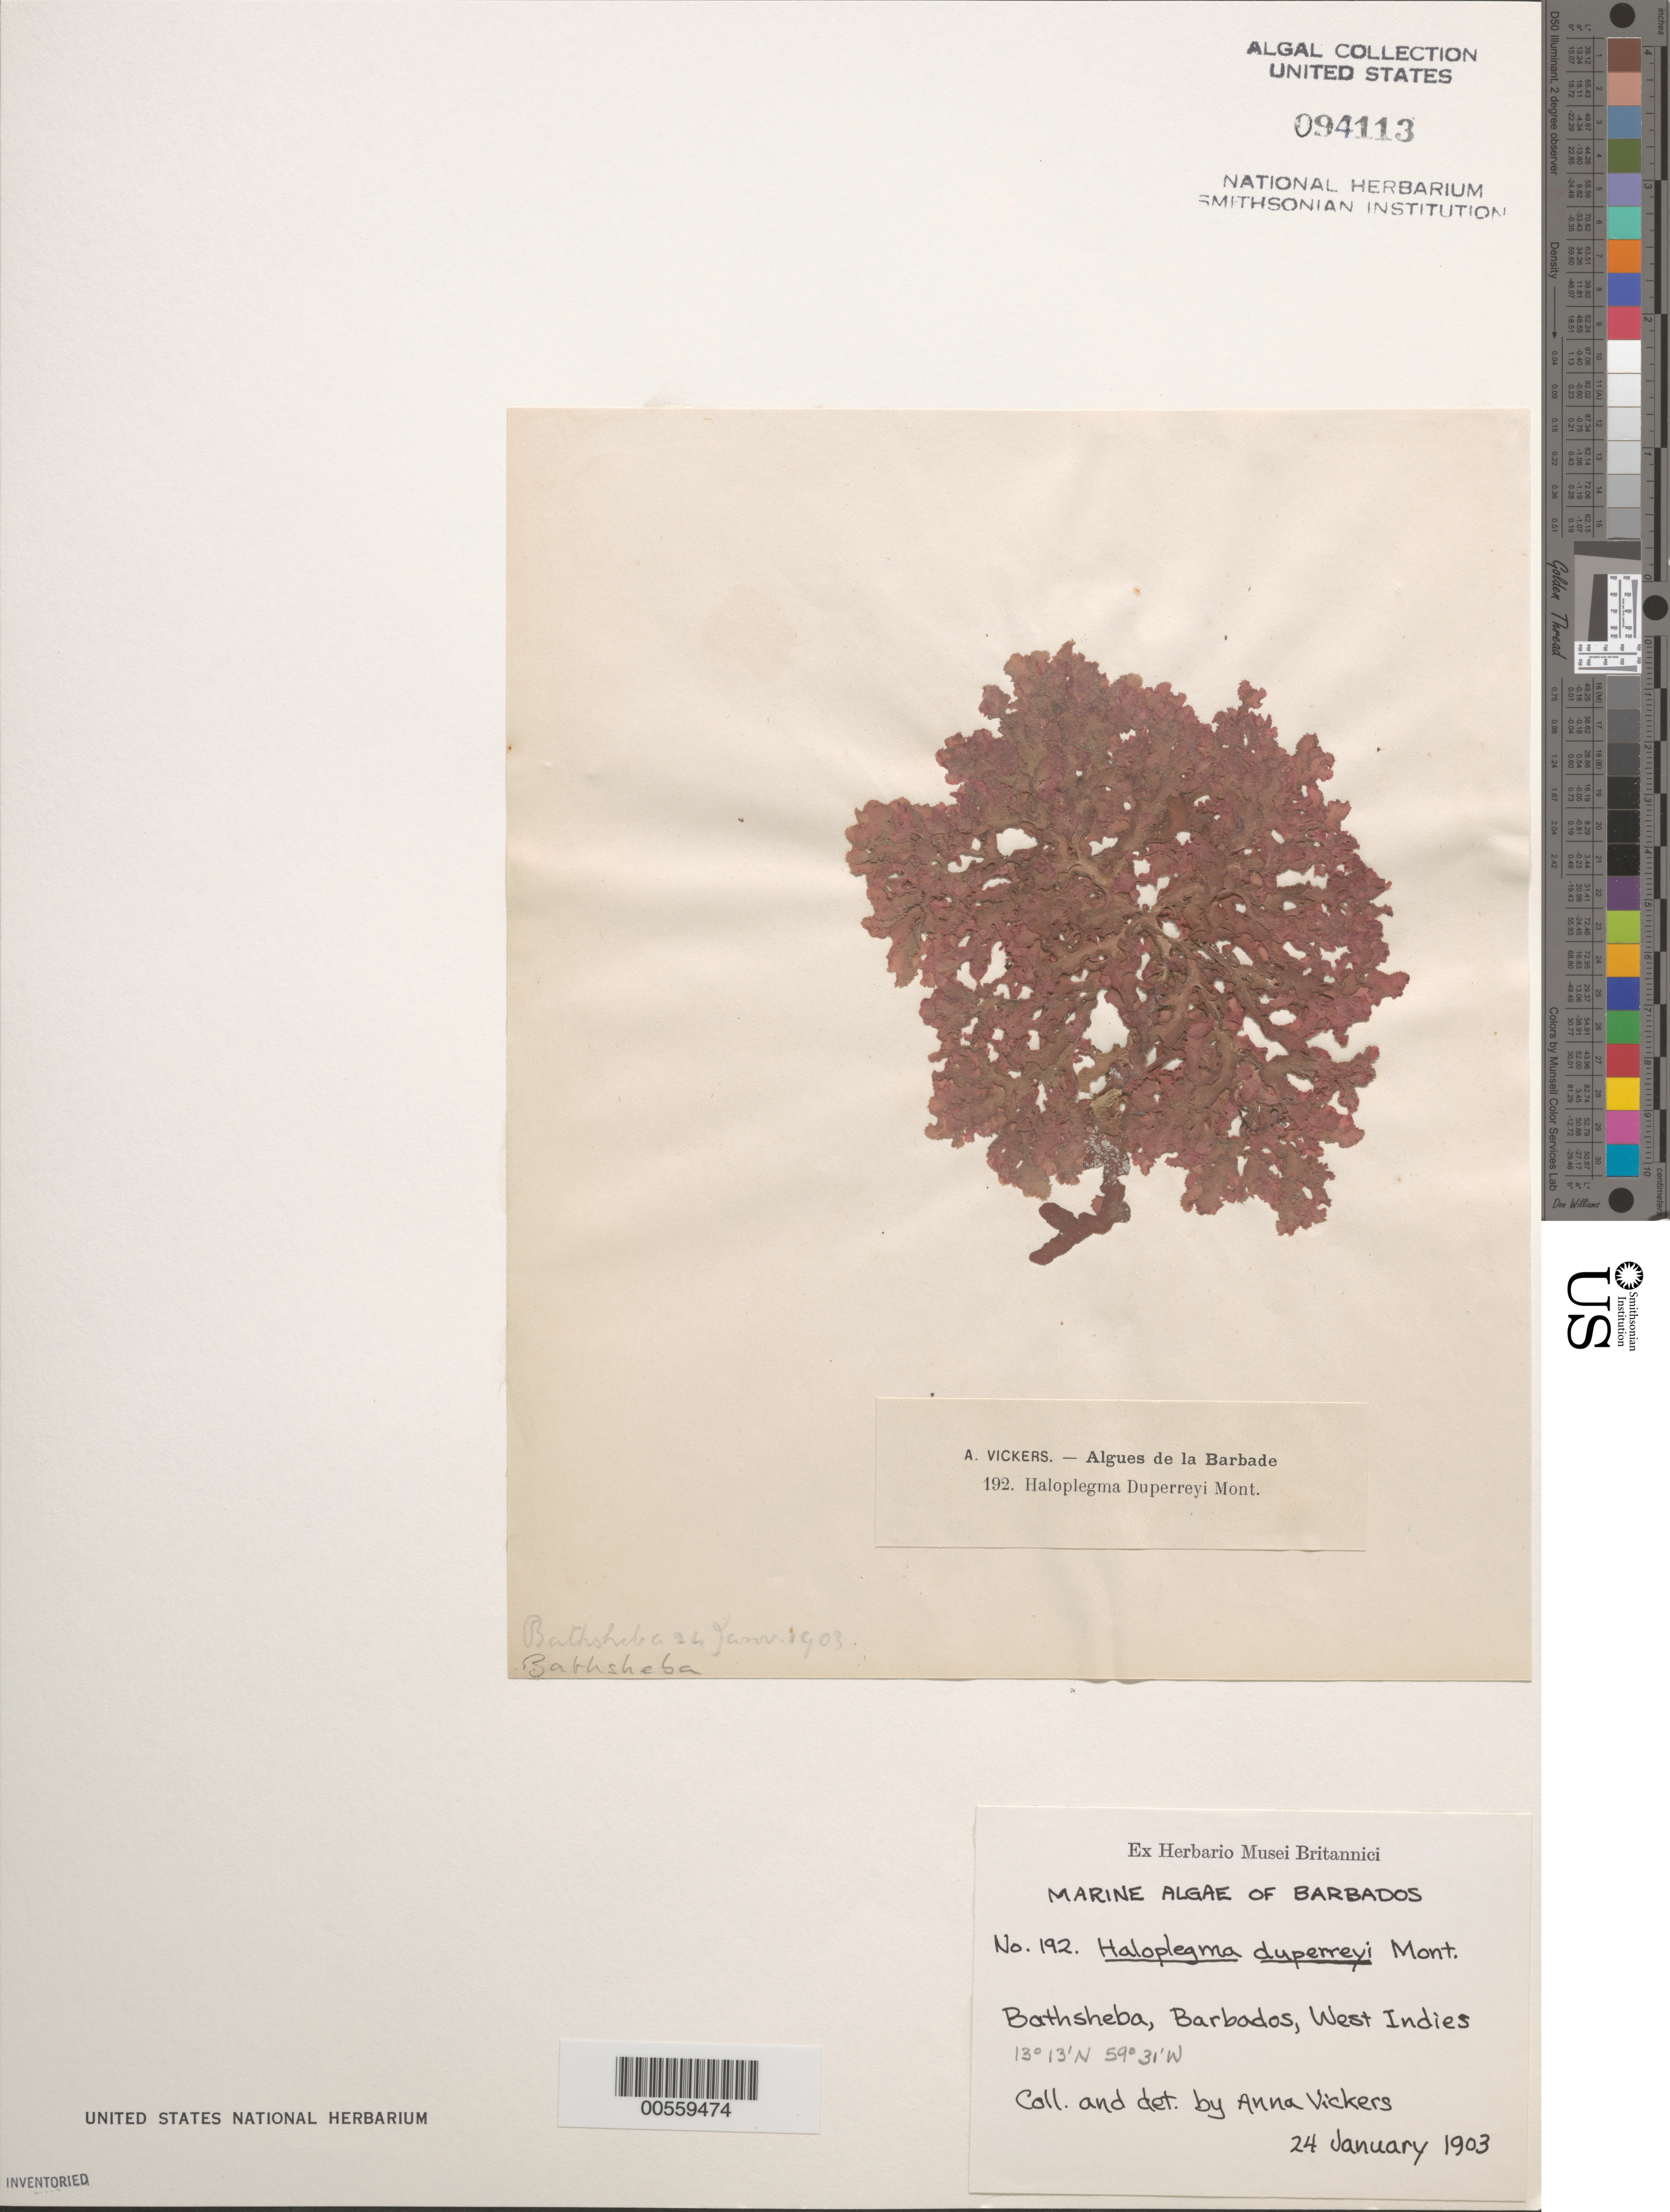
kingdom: Plantae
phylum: Rhodophyta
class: Florideophyceae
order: Ceramiales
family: Wrangeliaceae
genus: Haloplegma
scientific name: Haloplegma duperreyi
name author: Mont.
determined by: Vickers, A.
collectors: A. Vickers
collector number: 192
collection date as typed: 24 Jan 1903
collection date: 1903-01-24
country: Barbados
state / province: Saint Joseph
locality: Bathsheba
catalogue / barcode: US 94113